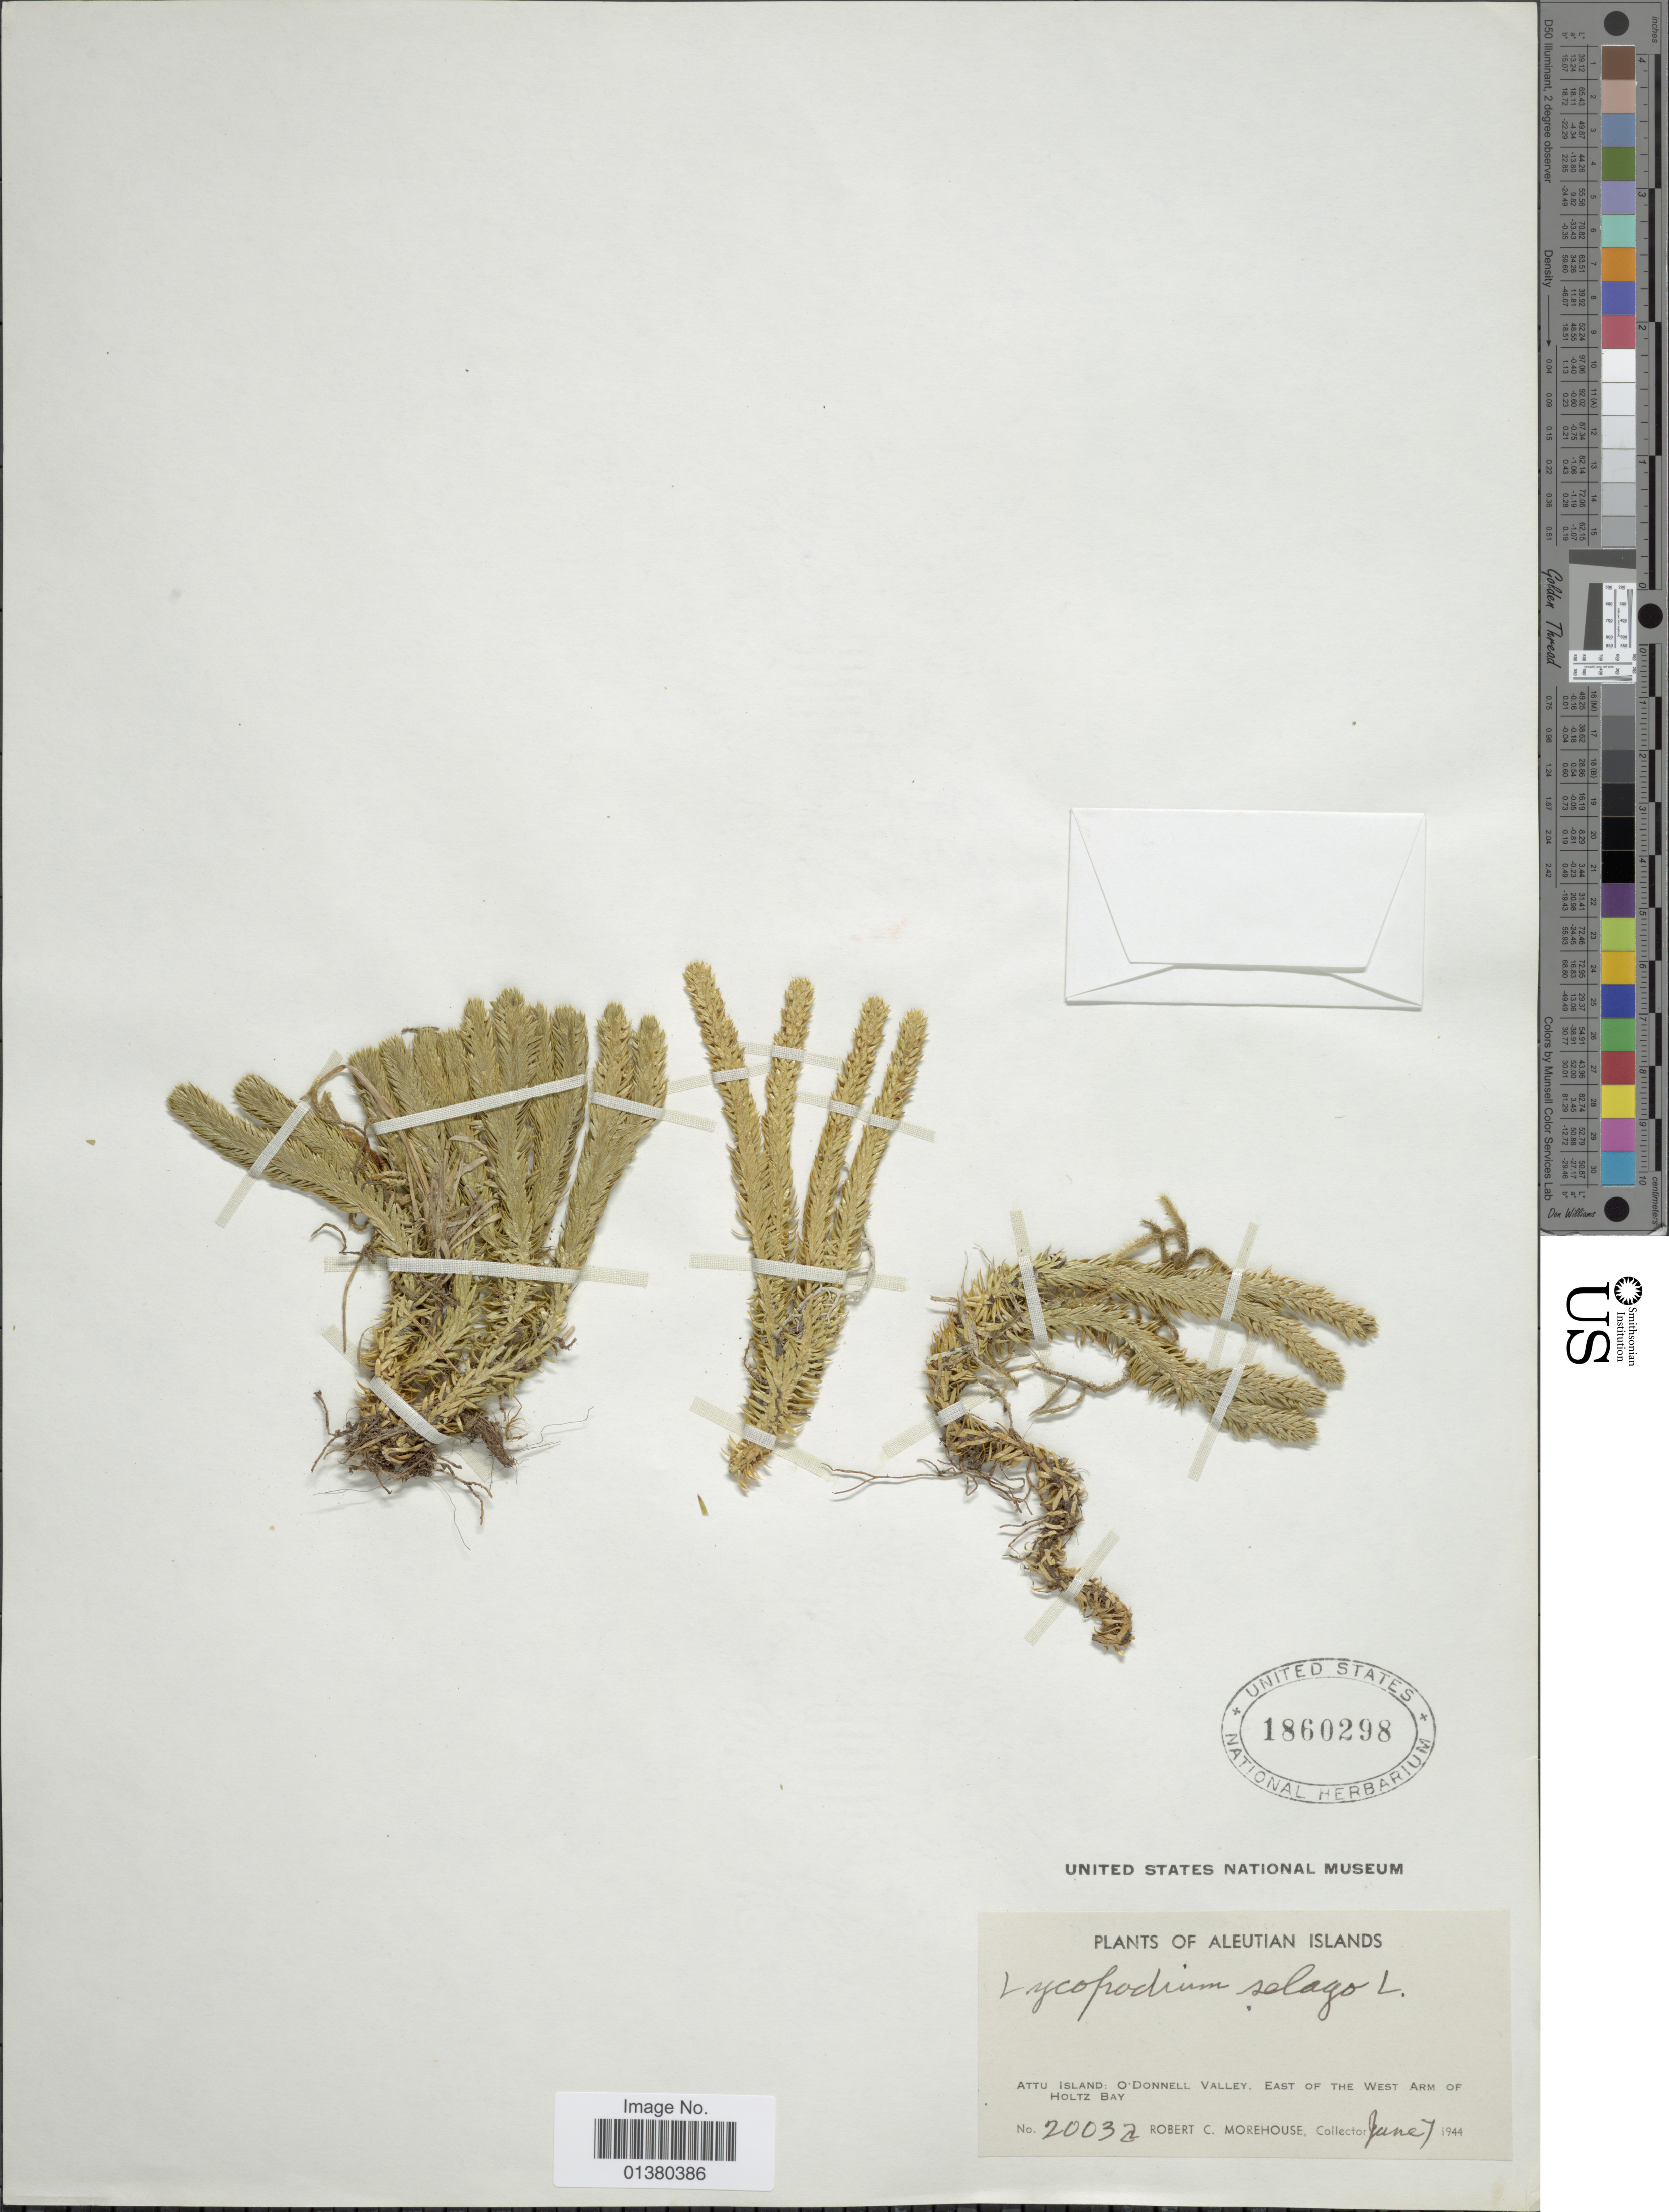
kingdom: Plantae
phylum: Tracheophyta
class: Lycopodiopsida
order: Lycopodiales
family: Lycopodiaceae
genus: Huperzia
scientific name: Huperzia selago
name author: (L.) Bernh. ex Schrank & Mart.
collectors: R. Morehouse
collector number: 20032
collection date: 1944-06-07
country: United States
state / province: Alaska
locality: Aleutian Island, Attu Island: O'Donnel Valley, East of the West Arm of Holtz Bay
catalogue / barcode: US 1860298